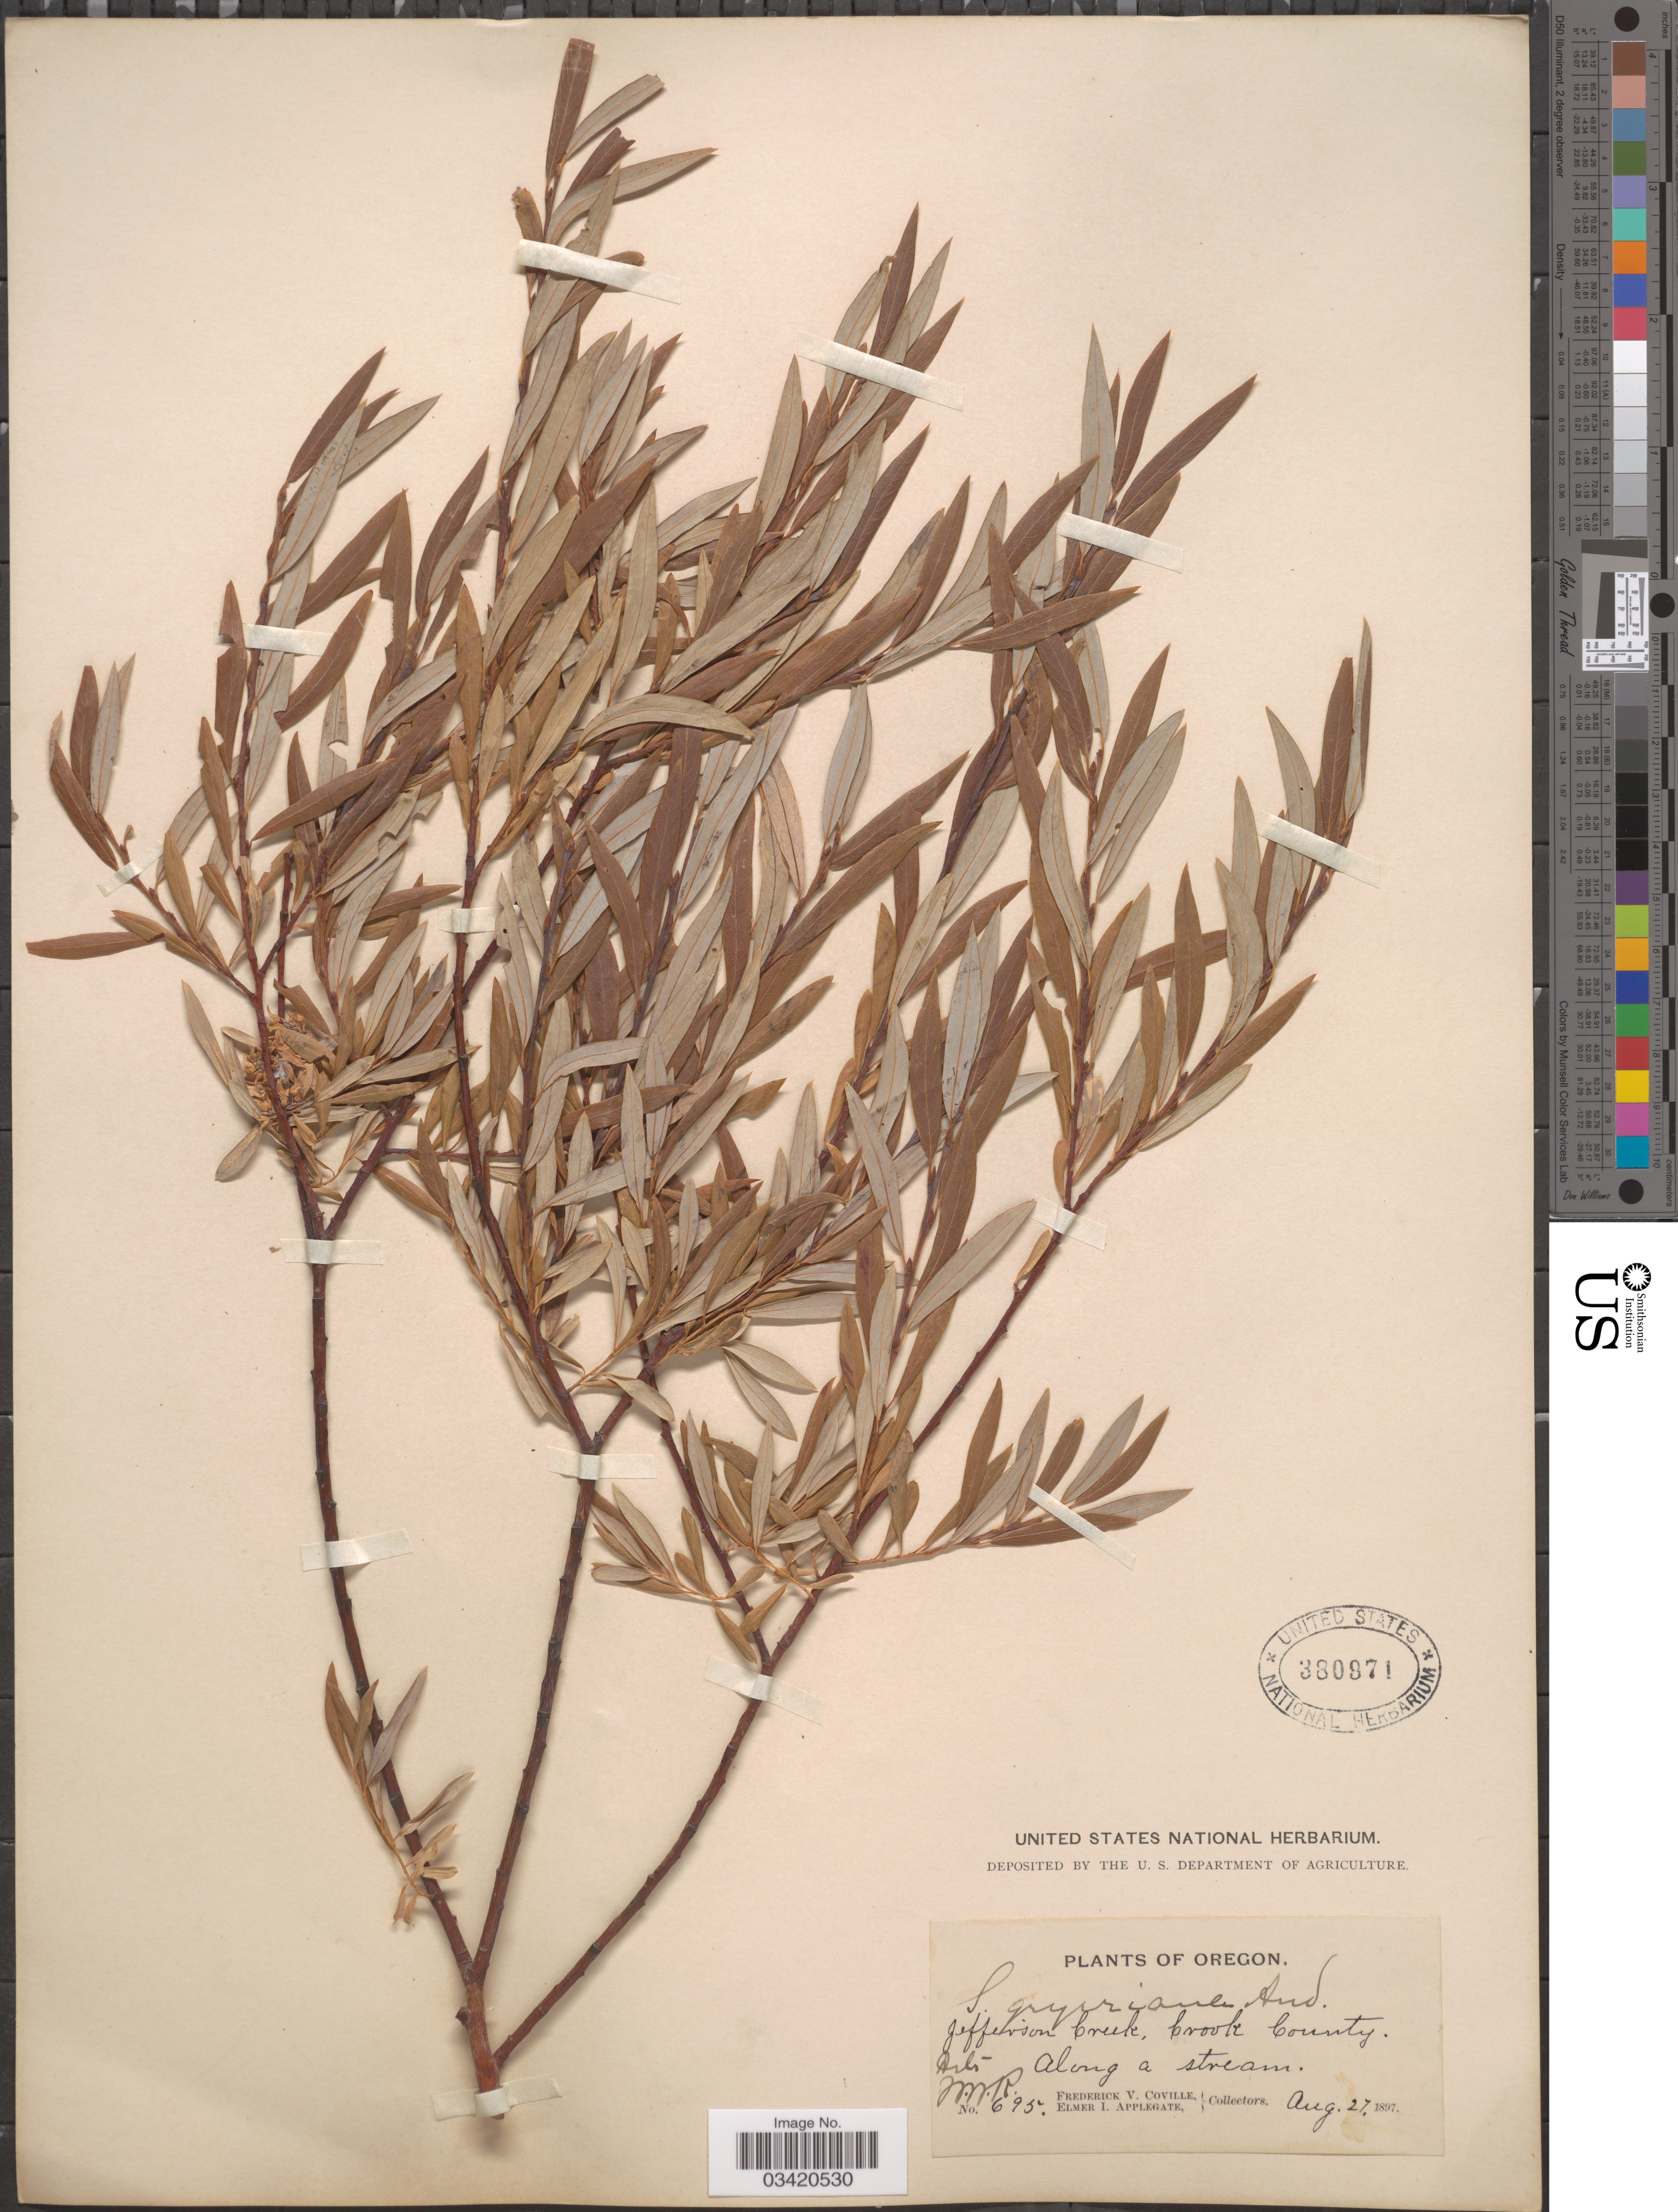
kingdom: Plantae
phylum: Tracheophyta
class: Magnoliopsida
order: Malpighiales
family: Salicaceae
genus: Salix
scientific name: Salix geyeriana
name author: Andersson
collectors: F. V. Coville & E. I. Applegate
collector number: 695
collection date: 1897-08-27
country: United States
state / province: Oregon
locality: Jefferson Creek, Crook County.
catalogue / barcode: US 380971